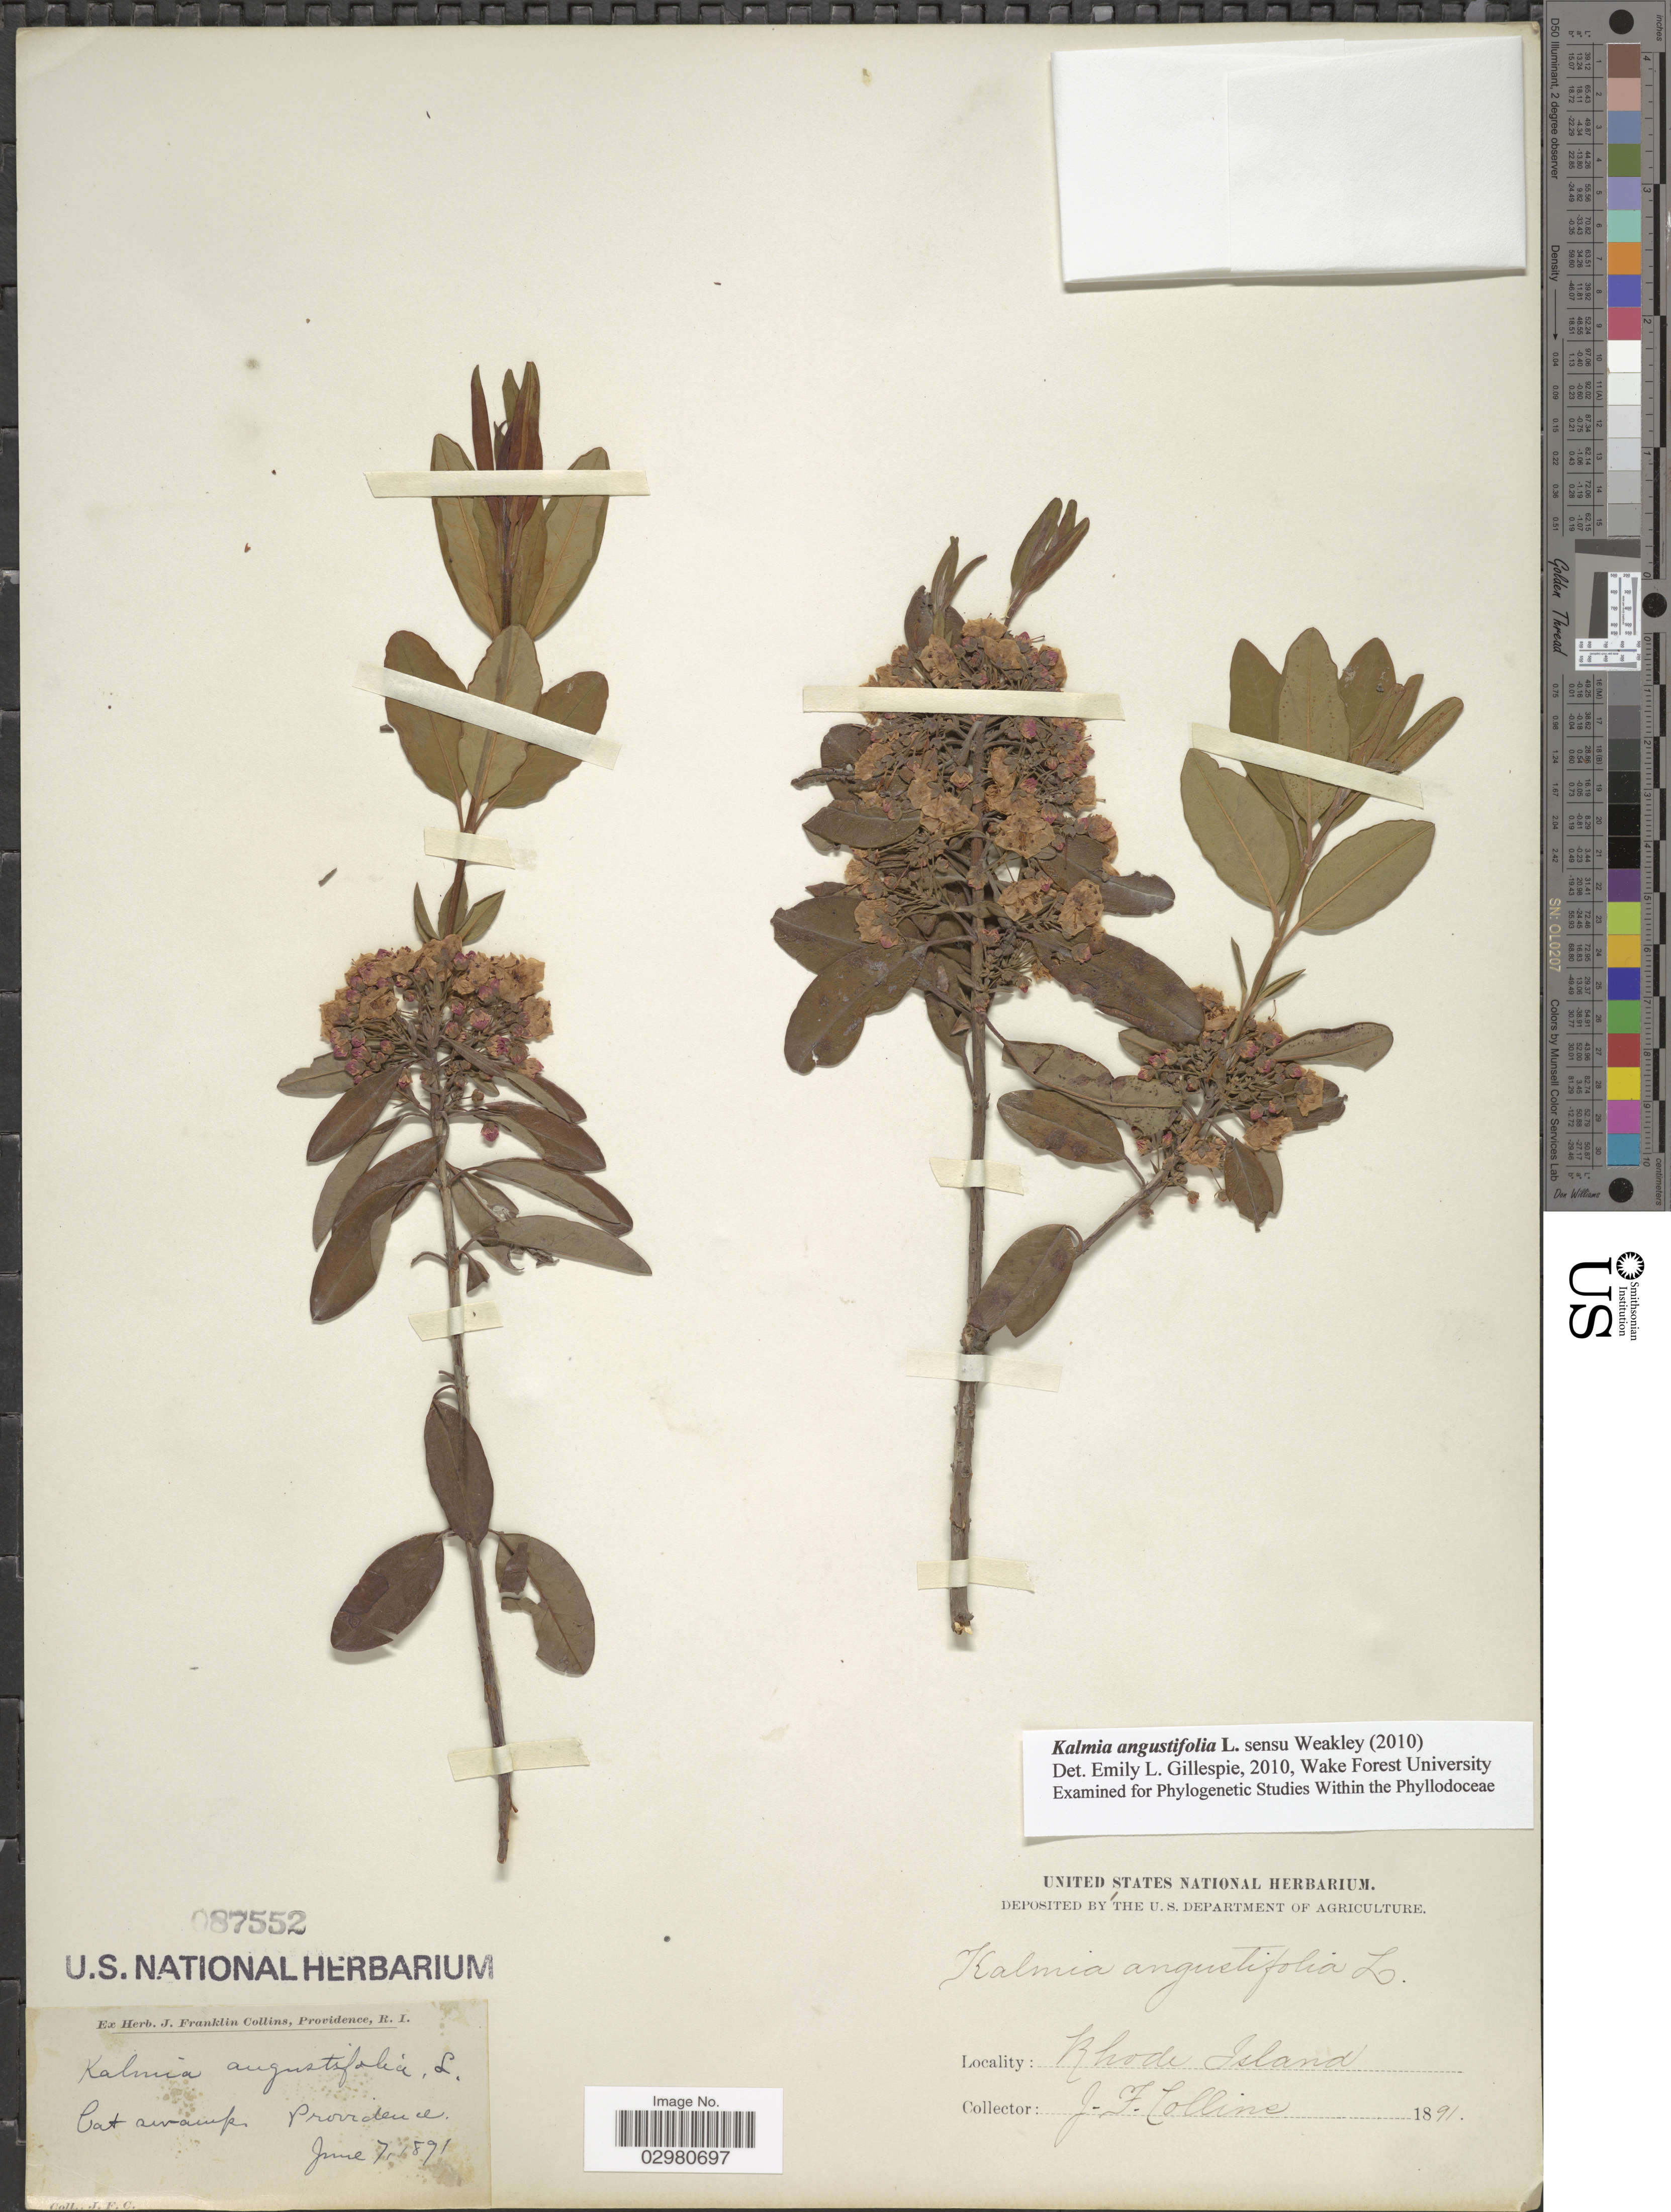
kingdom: Plantae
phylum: Tracheophyta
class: Magnoliopsida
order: Ericales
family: Ericaceae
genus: Kalmia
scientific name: Kalmia angustifolia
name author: L.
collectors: J. Collins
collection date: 1891-06-07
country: United States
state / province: Rhode Island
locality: Cat swamp. Providence.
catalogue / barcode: US 87552